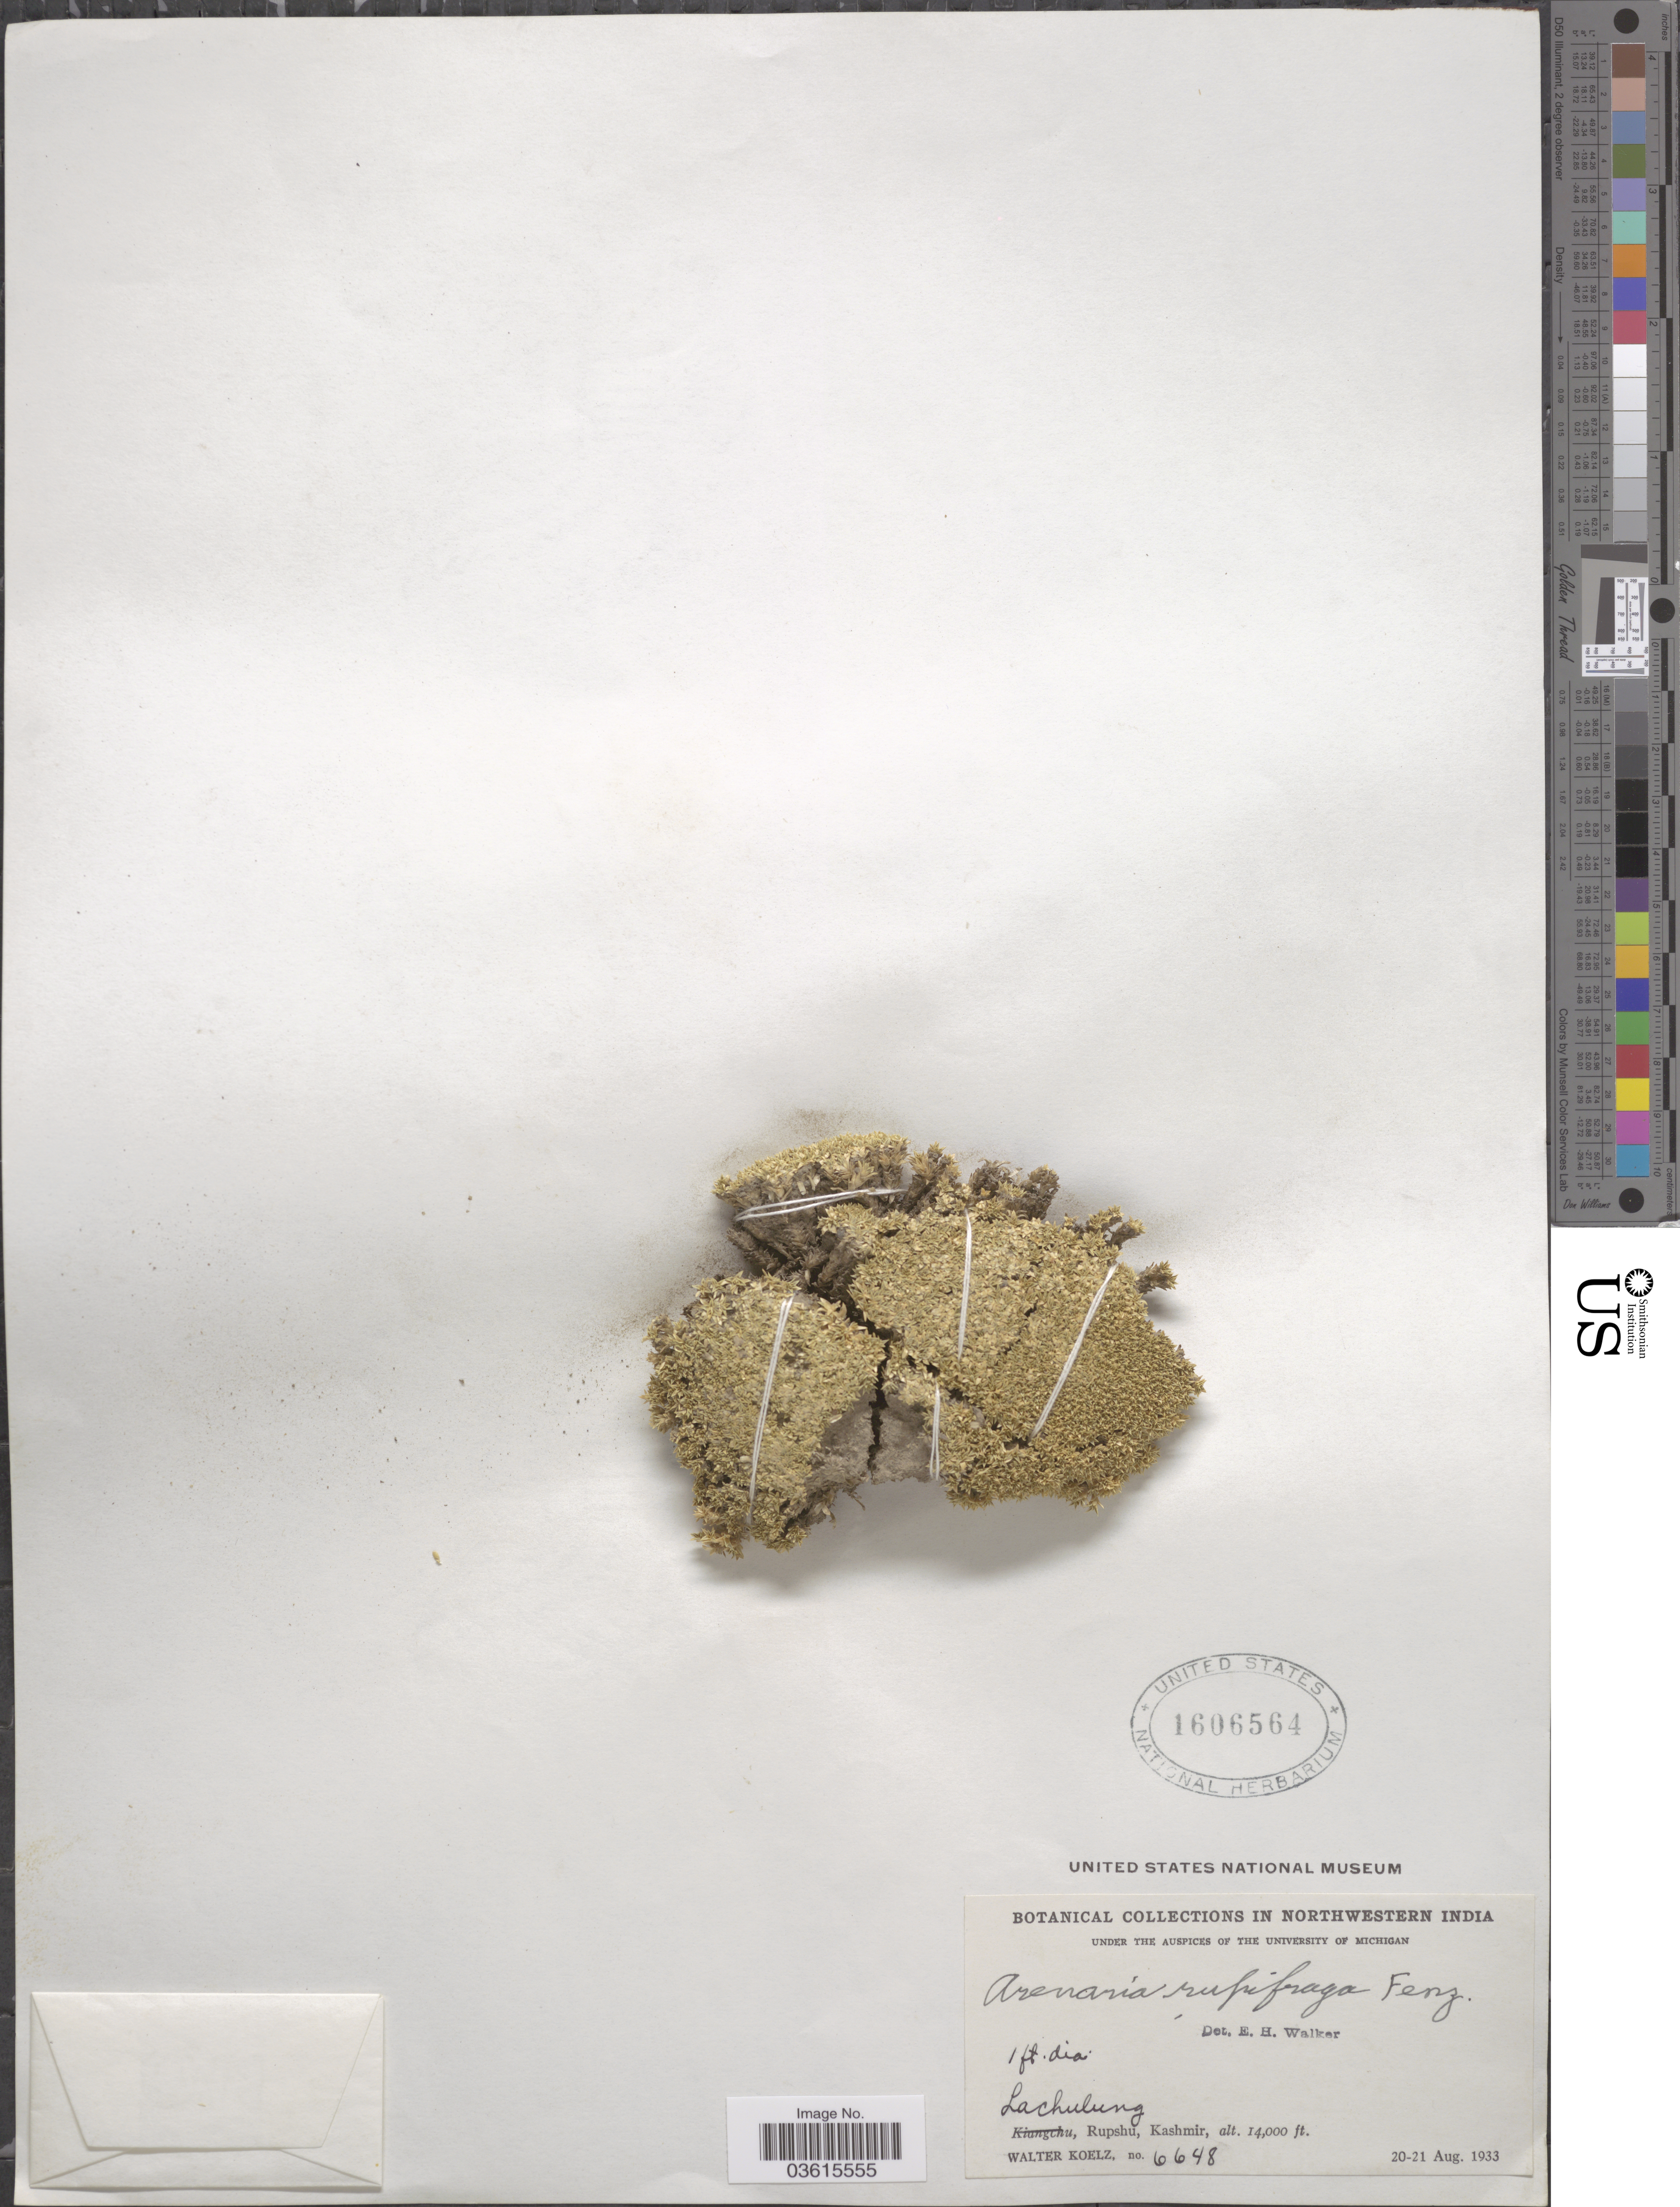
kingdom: Plantae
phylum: Tracheophyta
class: Magnoliopsida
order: Caryophyllales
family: Caryophyllaceae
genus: Arenaria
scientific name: Arenaria rupifraga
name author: (Kar. & Kir.) Fenzl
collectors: W. N. Koelz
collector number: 6648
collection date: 1933-08-20/1933-08-21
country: India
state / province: Jammu and Kashmir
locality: Lachulung, Rupshu, Kashmir.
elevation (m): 4267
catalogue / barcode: US 1606564